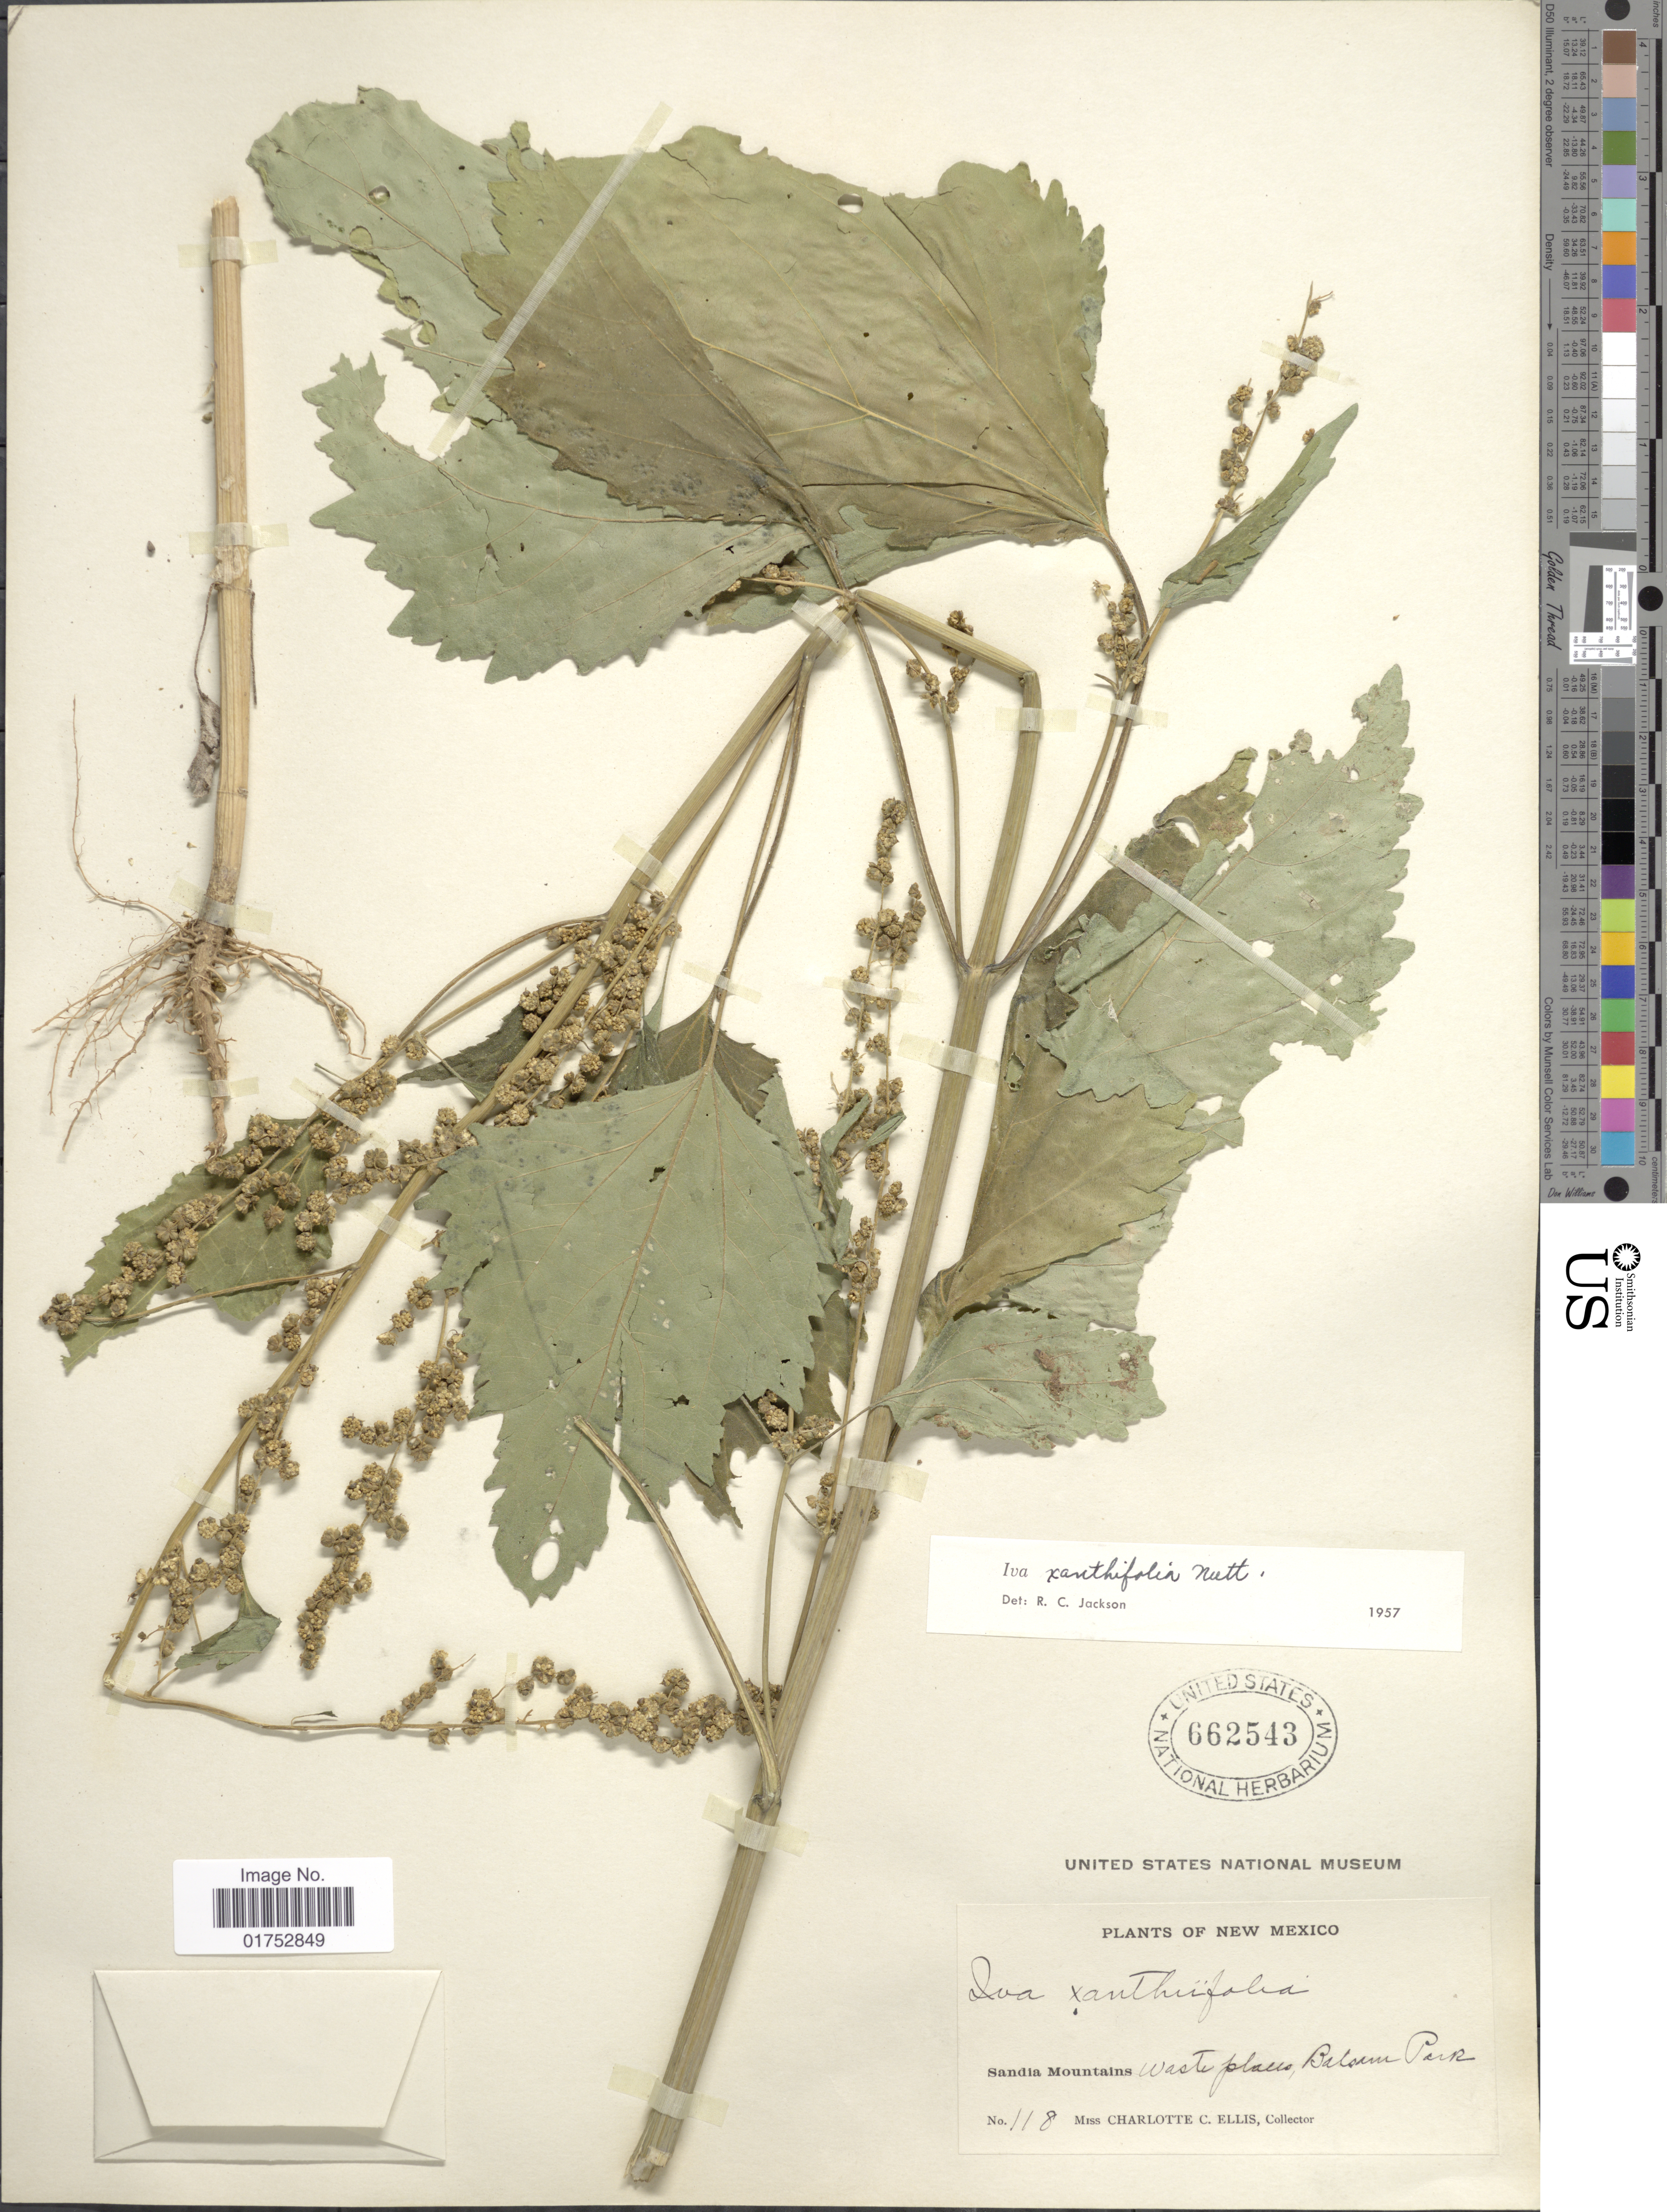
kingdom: Plantae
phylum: Tracheophyta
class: Magnoliopsida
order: Asterales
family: Asteraceae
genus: Iva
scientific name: Iva xanthifolia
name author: Nutt.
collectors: C. C. Ellis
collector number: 118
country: United States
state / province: New Mexico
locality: Sandia Mountains, Balsam Park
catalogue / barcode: US 662543